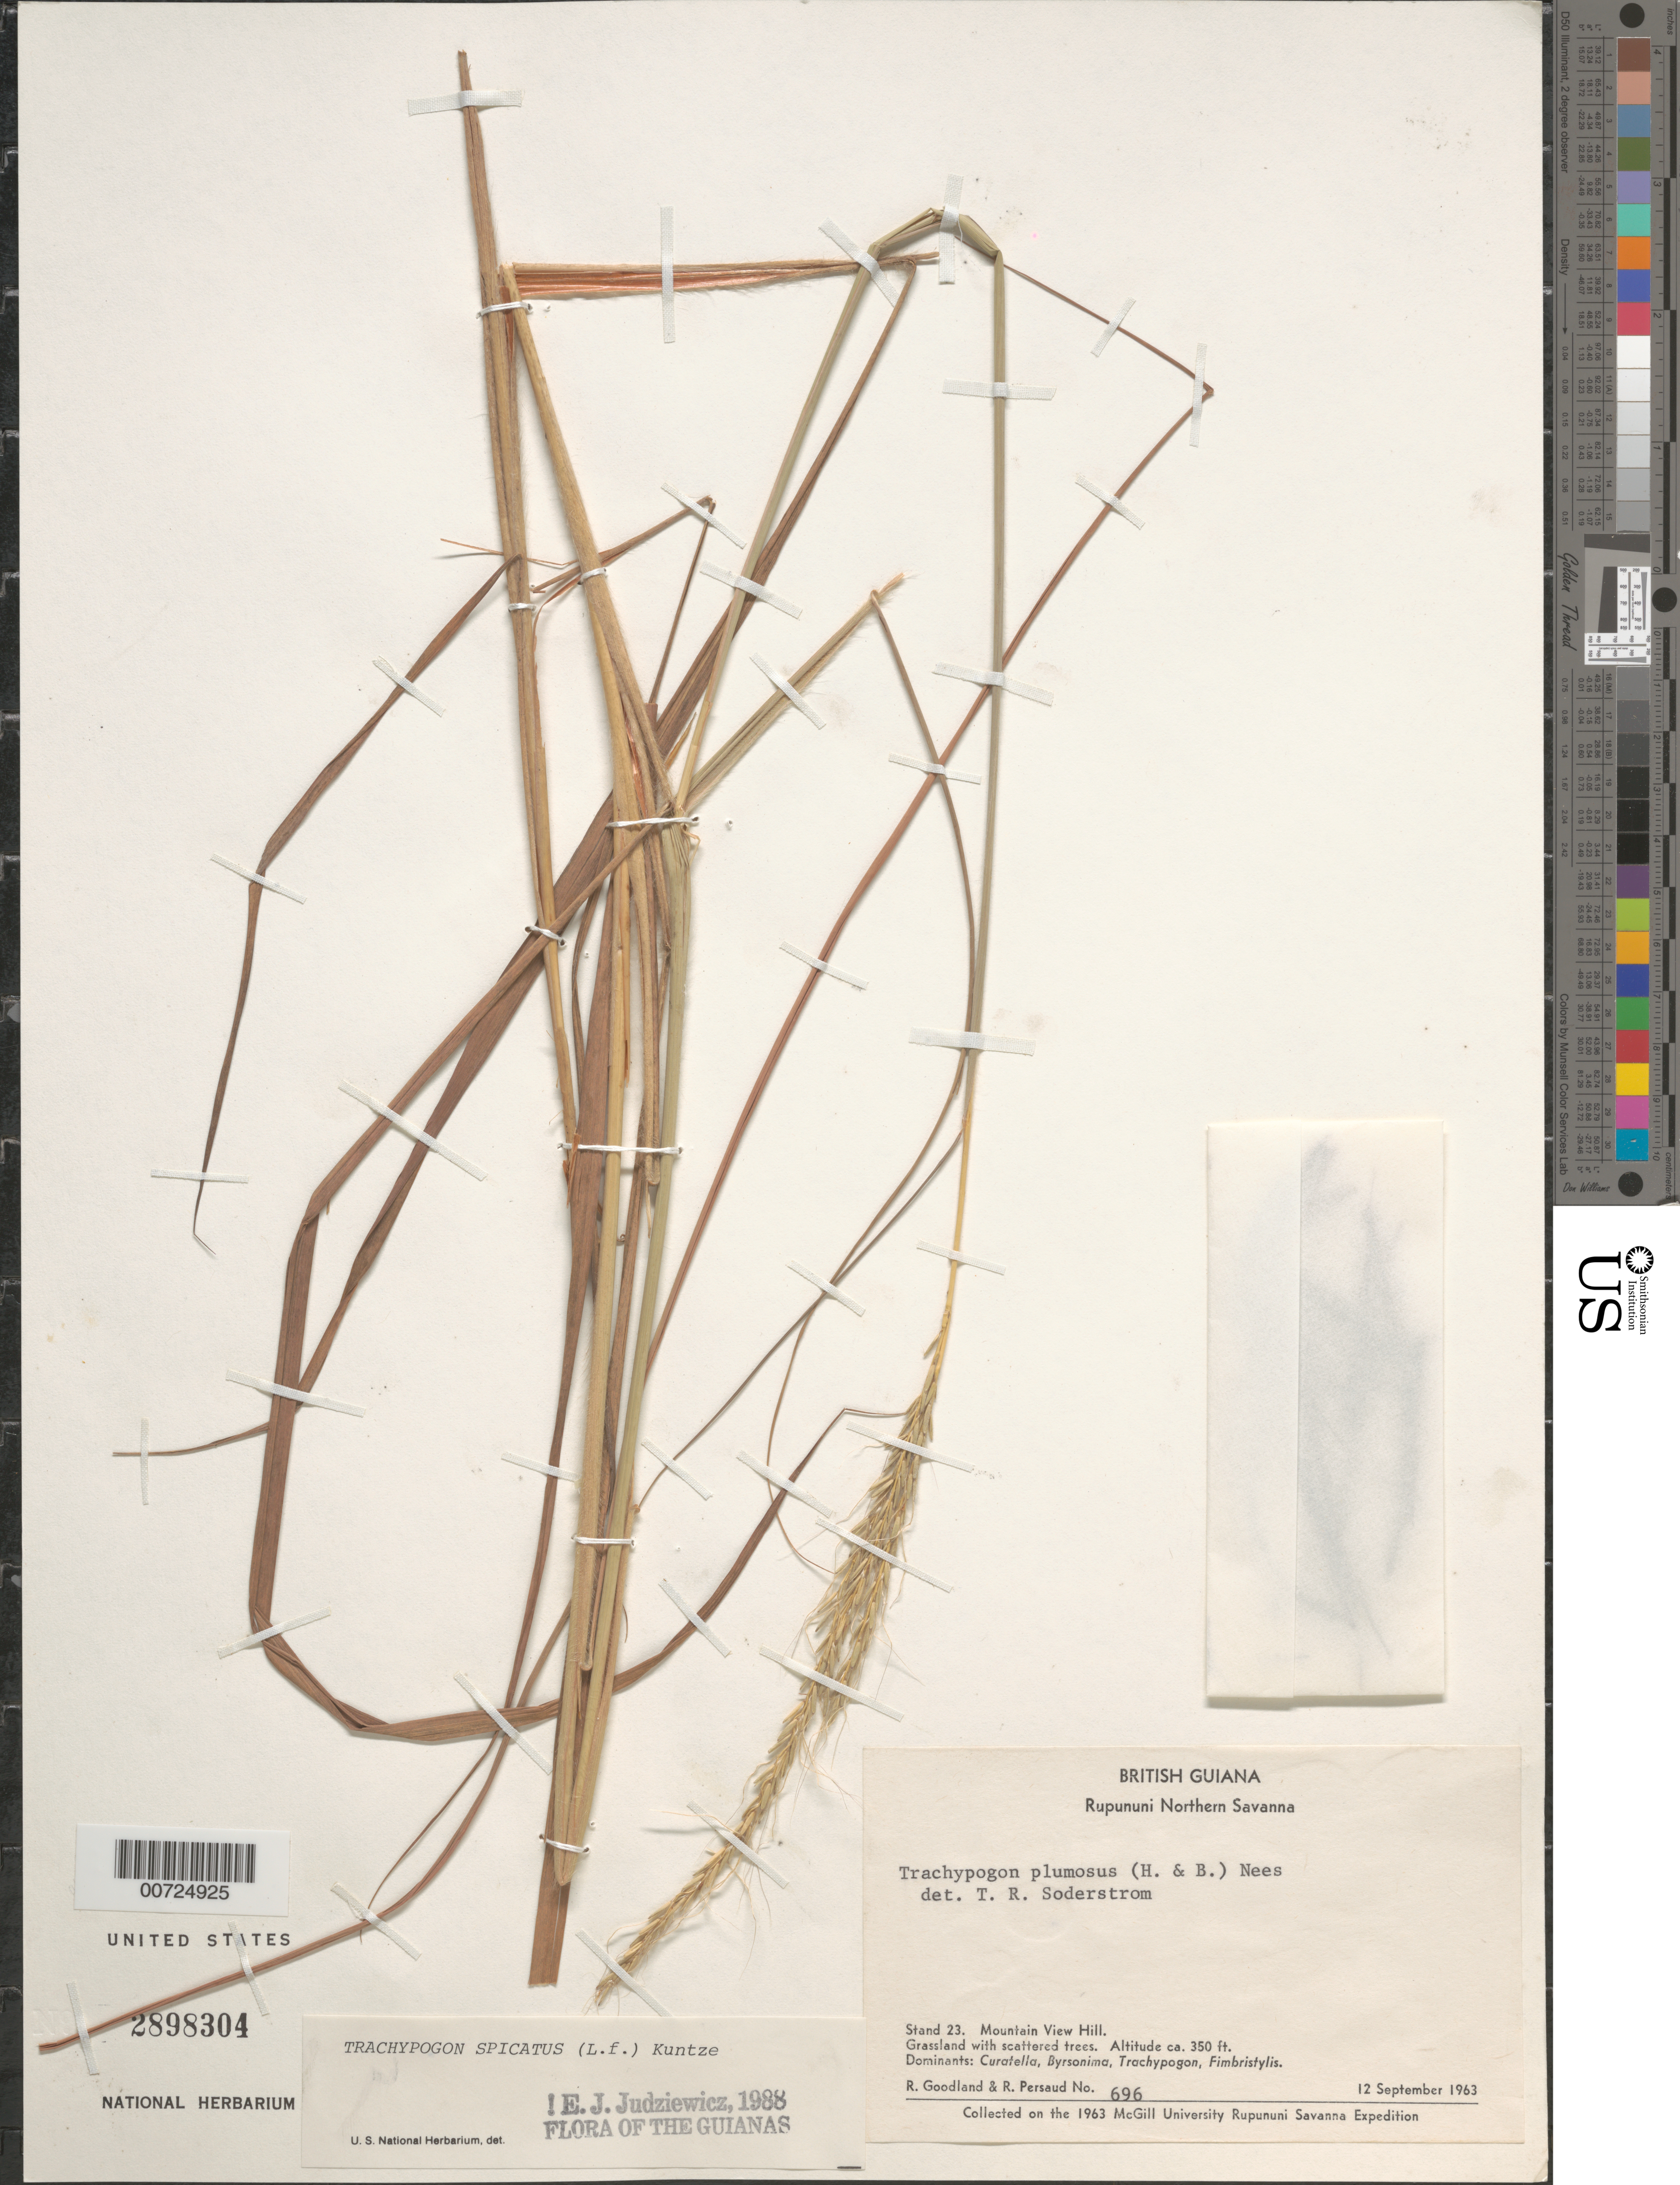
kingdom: Plantae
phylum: Tracheophyta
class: Liliopsida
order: Poales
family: Poaceae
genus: Trachypogon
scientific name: Trachypogon spicatus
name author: (L. f.) Kuntze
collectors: R. Goodland & R. Persaud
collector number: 696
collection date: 1963-09-12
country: Guyana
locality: British Guiana. Rupununi Northern Savanna. Stand 23. Mountain View Hill. 1963 McGill University Rupununi Savanna Expedition. Guianas.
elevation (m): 107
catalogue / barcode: US 2898304